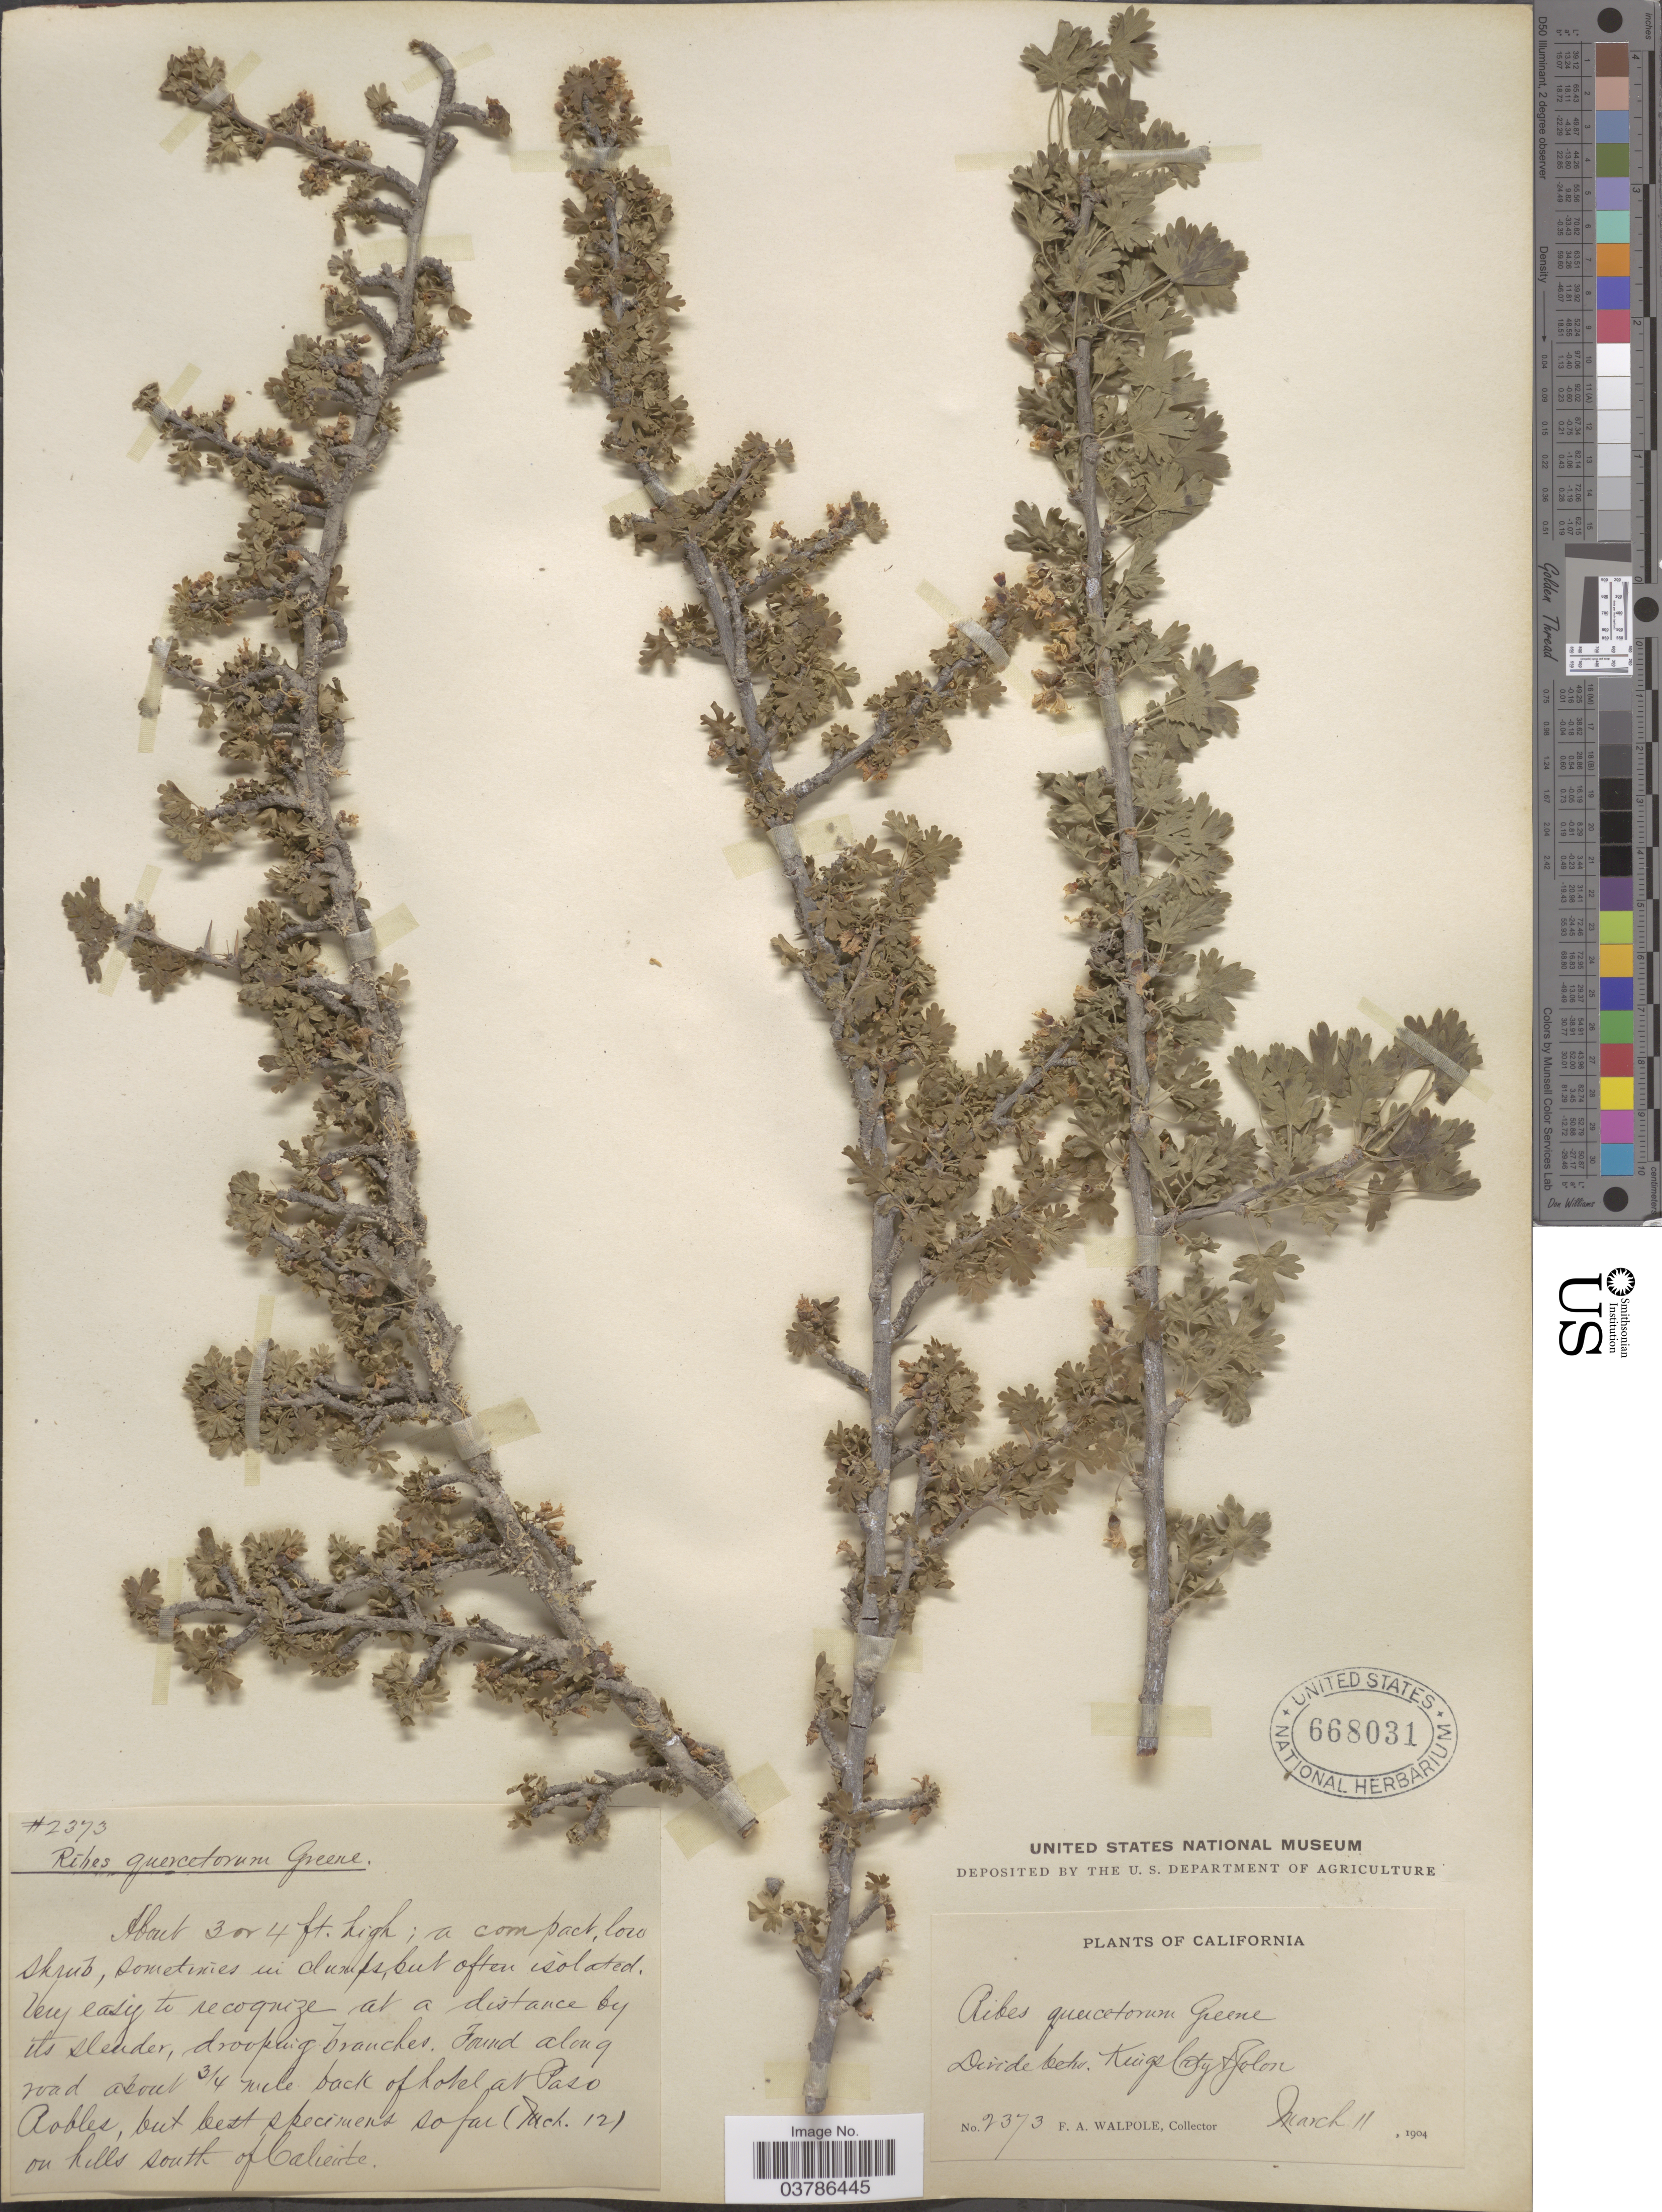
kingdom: Plantae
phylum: Tracheophyta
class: Magnoliopsida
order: Saxifragales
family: Grossulariaceae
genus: Ribes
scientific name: Ribes quercetorum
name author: Greene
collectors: F. Walpole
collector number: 2373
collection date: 1904-03-11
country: United States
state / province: California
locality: Along road about 3/4 mile back of hotel at Paso Robles, on hills south of Caliente. Divide betw. Kings city + Jolon*.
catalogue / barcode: US 668031